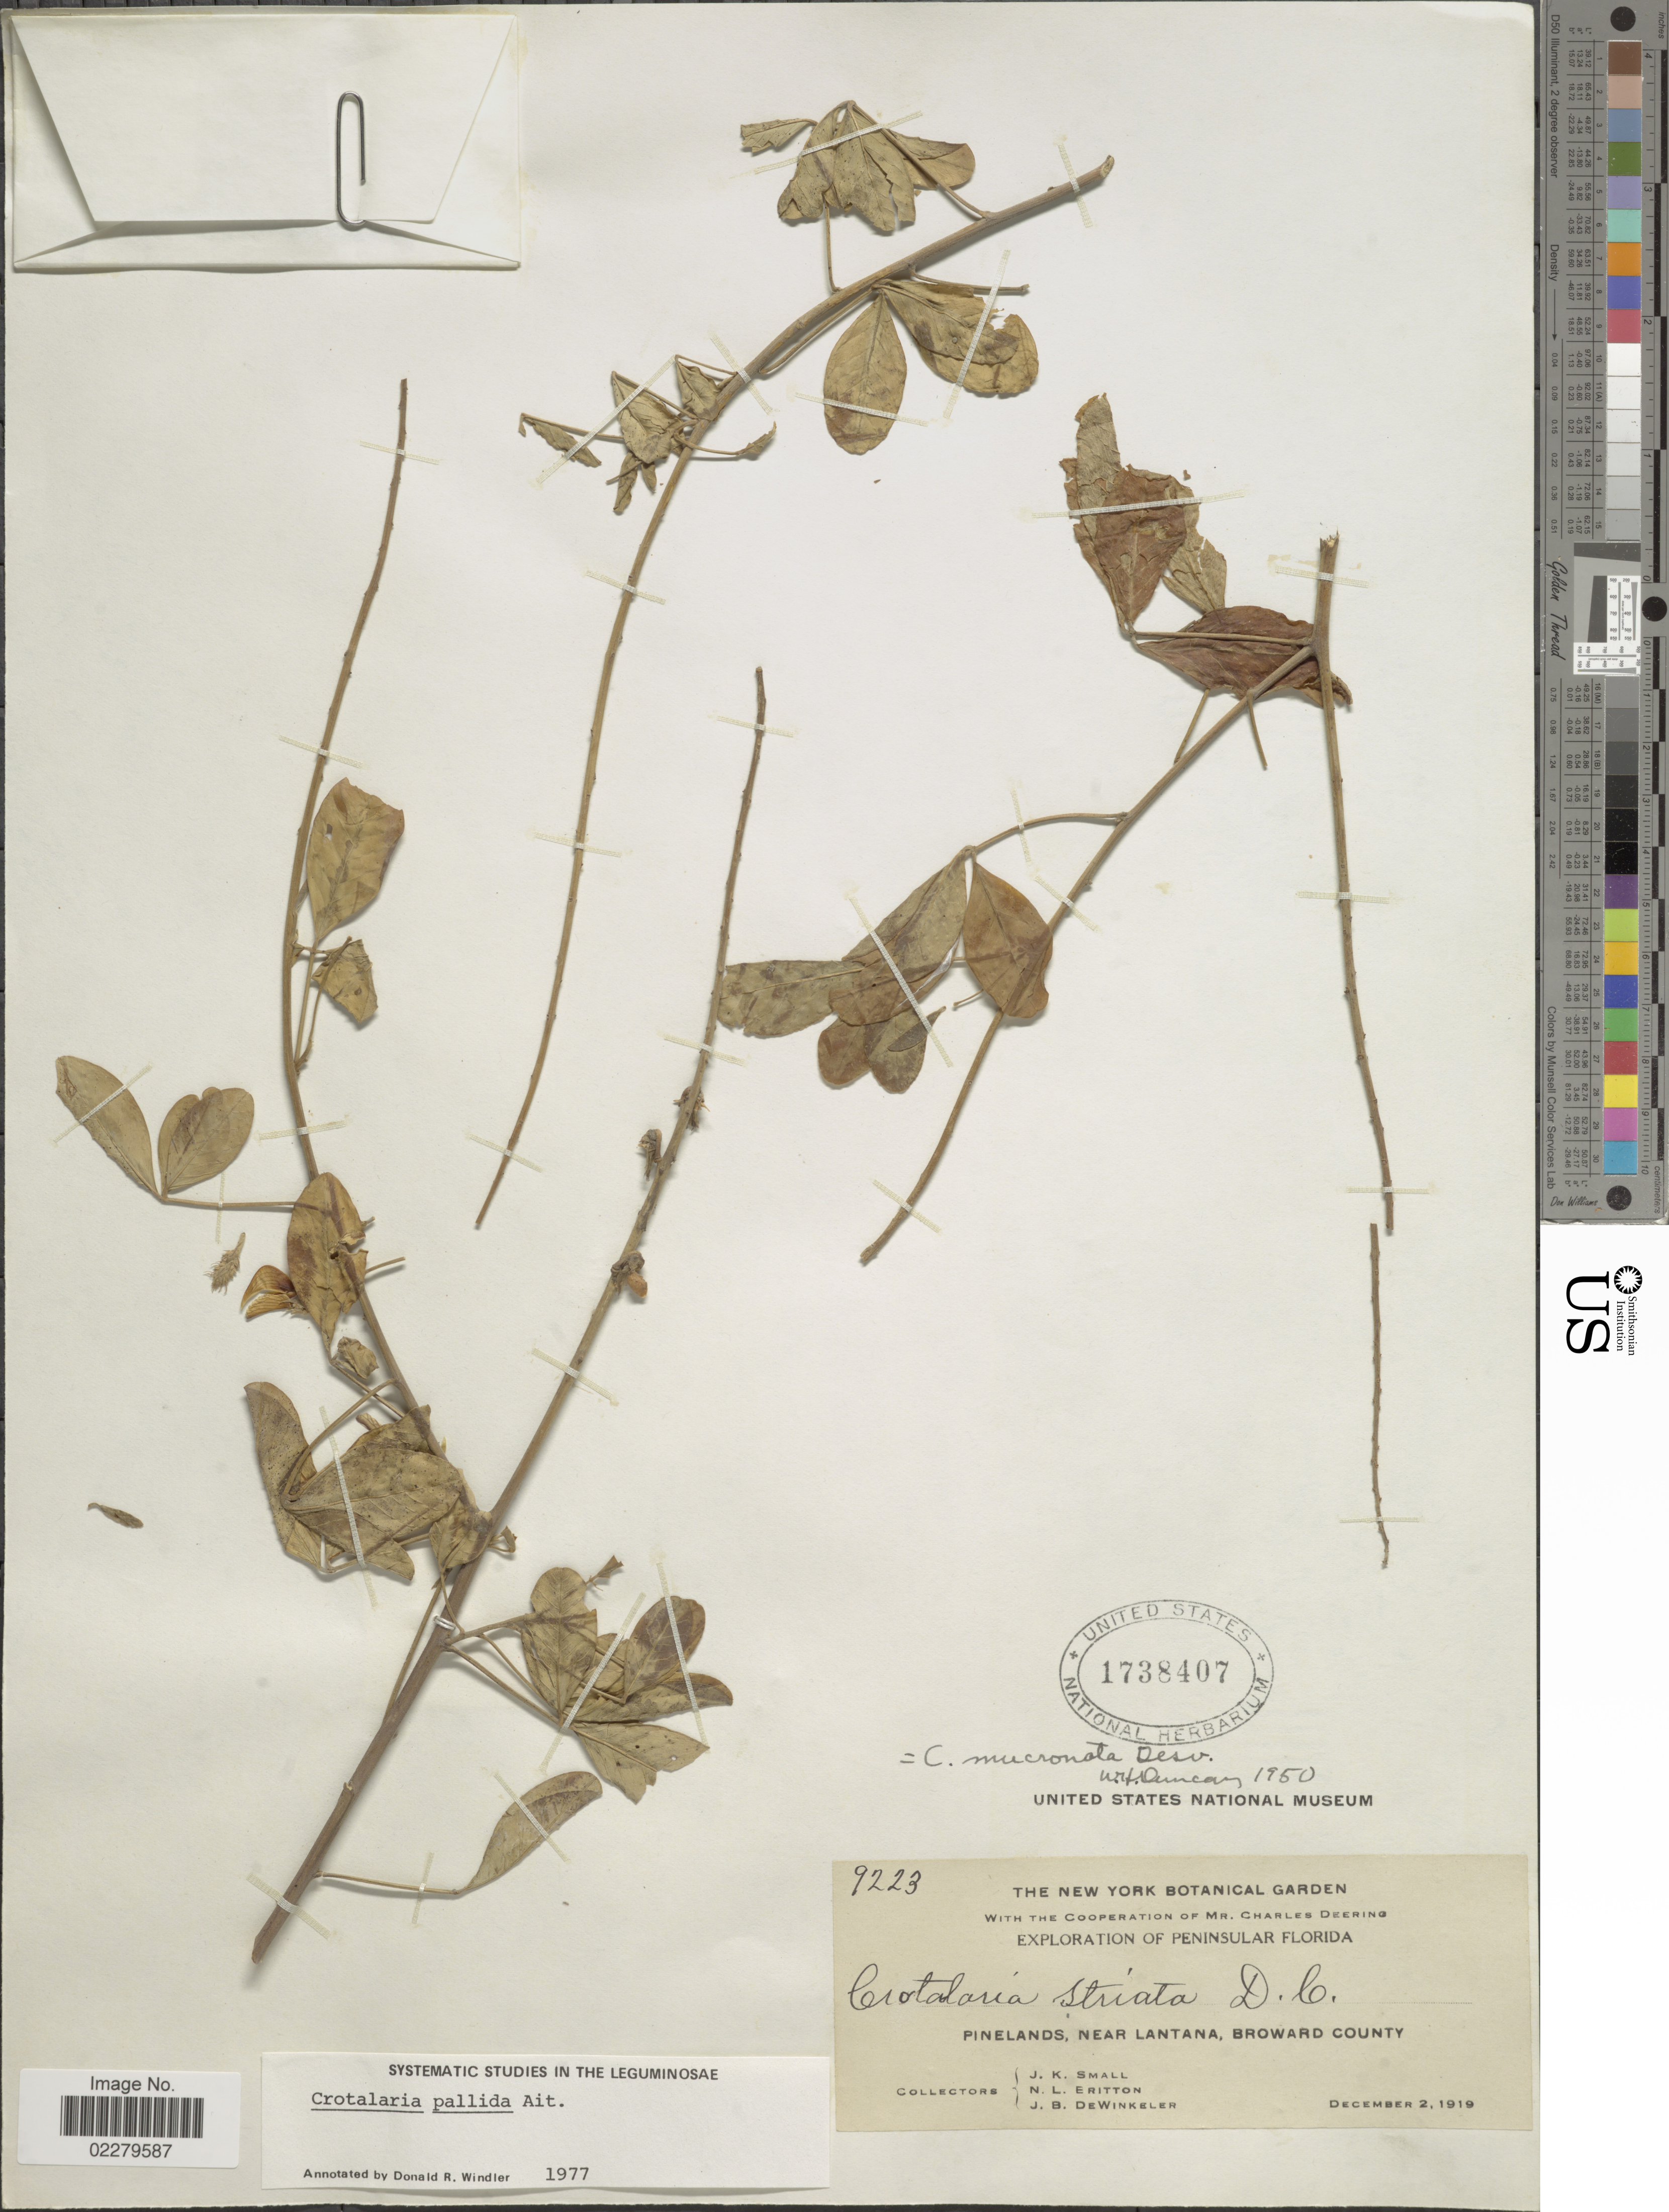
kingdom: Plantae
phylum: Tracheophyta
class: Magnoliopsida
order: Fabales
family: Fabaceae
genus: Crotalaria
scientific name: Crotalaria pallida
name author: Aiton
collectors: J. K. Small, N. Britton & J. B. Dewinkeler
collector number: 9223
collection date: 1919-12-02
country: United States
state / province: Florida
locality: Peninsular Florida. pinelands, near Lantana, Broward County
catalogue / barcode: US 1728407